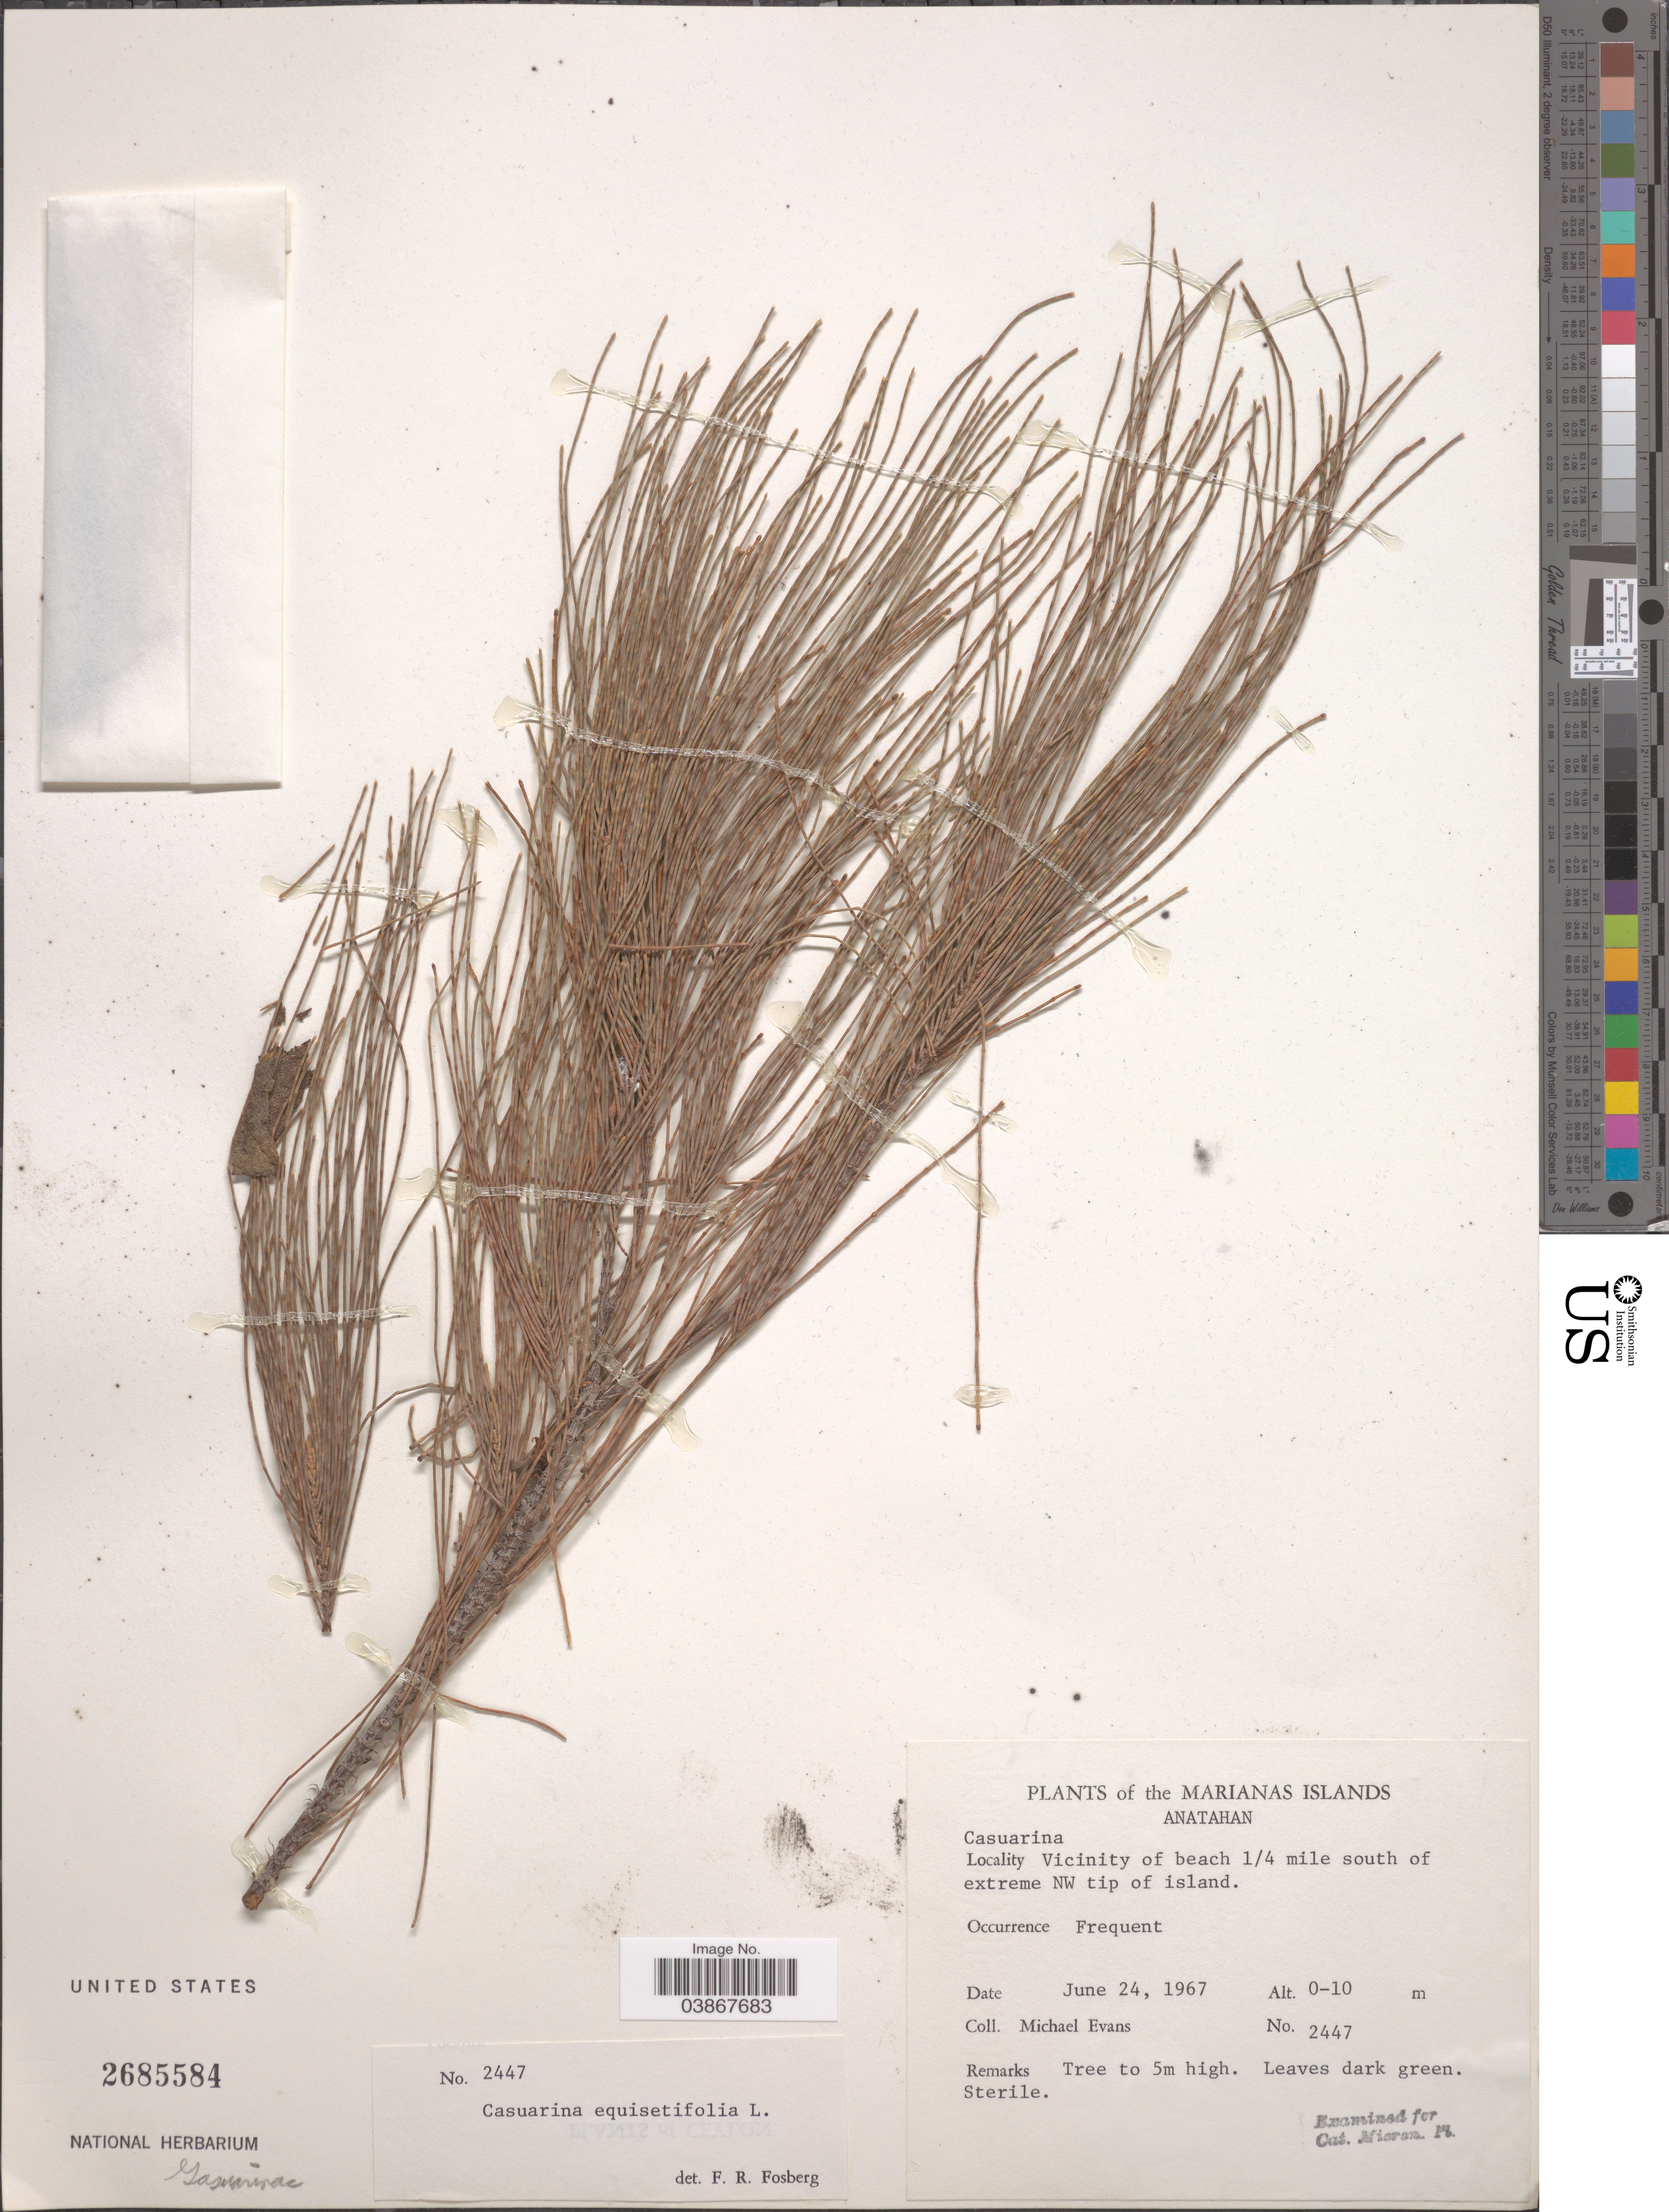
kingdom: Plantae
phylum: Tracheophyta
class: Magnoliopsida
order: Fagales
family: Casuarinaceae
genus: Casuarina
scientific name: Casuarina equisetifolia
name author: L.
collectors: M. Evans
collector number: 2447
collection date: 1967-06-24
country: Northern Mariana Islands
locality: Marianas Islands. Anatahan. Vicinity of beach 1/4 mile south of extreme NW tip of island.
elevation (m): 0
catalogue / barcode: US 2685584